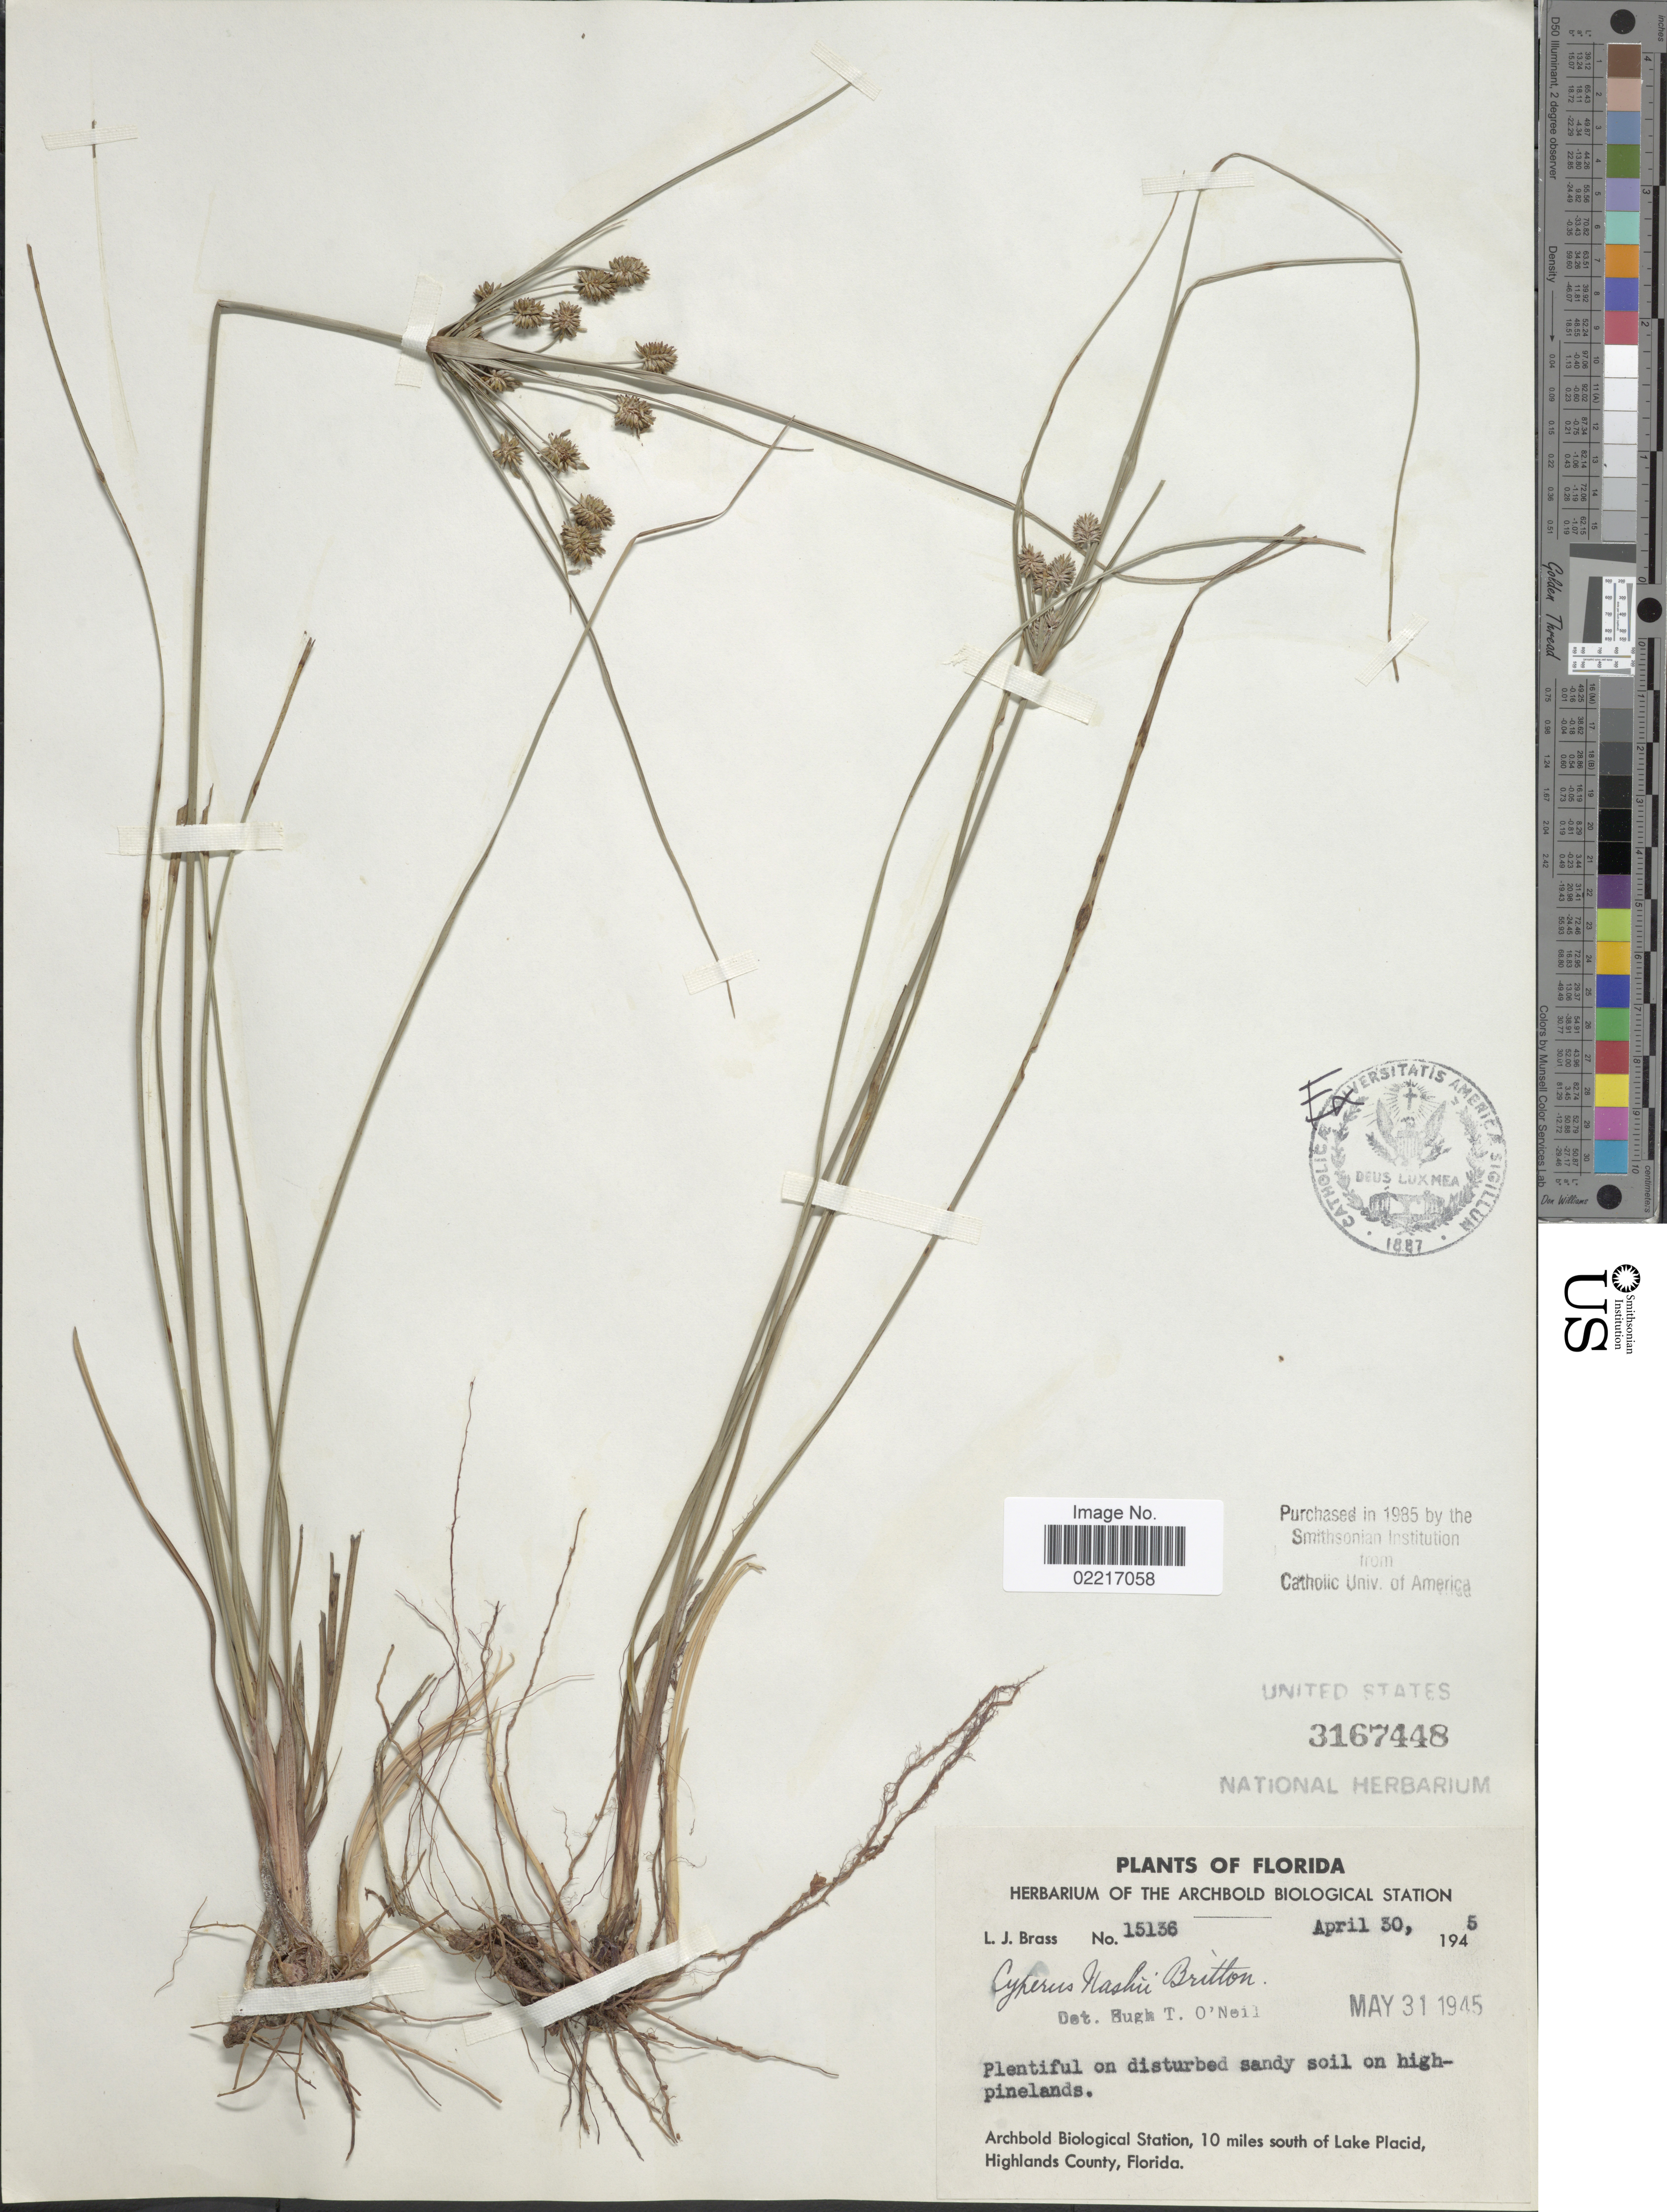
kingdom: Plantae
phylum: Tracheophyta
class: Liliopsida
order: Poales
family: Cyperaceae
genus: Cyperus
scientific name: Cyperus nashii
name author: Britton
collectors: L. J. Brass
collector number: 15136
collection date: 1945-04-30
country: United States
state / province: Florida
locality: Archbold Biological Station, 10 miles south of Lake Placid, Highlands County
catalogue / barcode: US 3167448